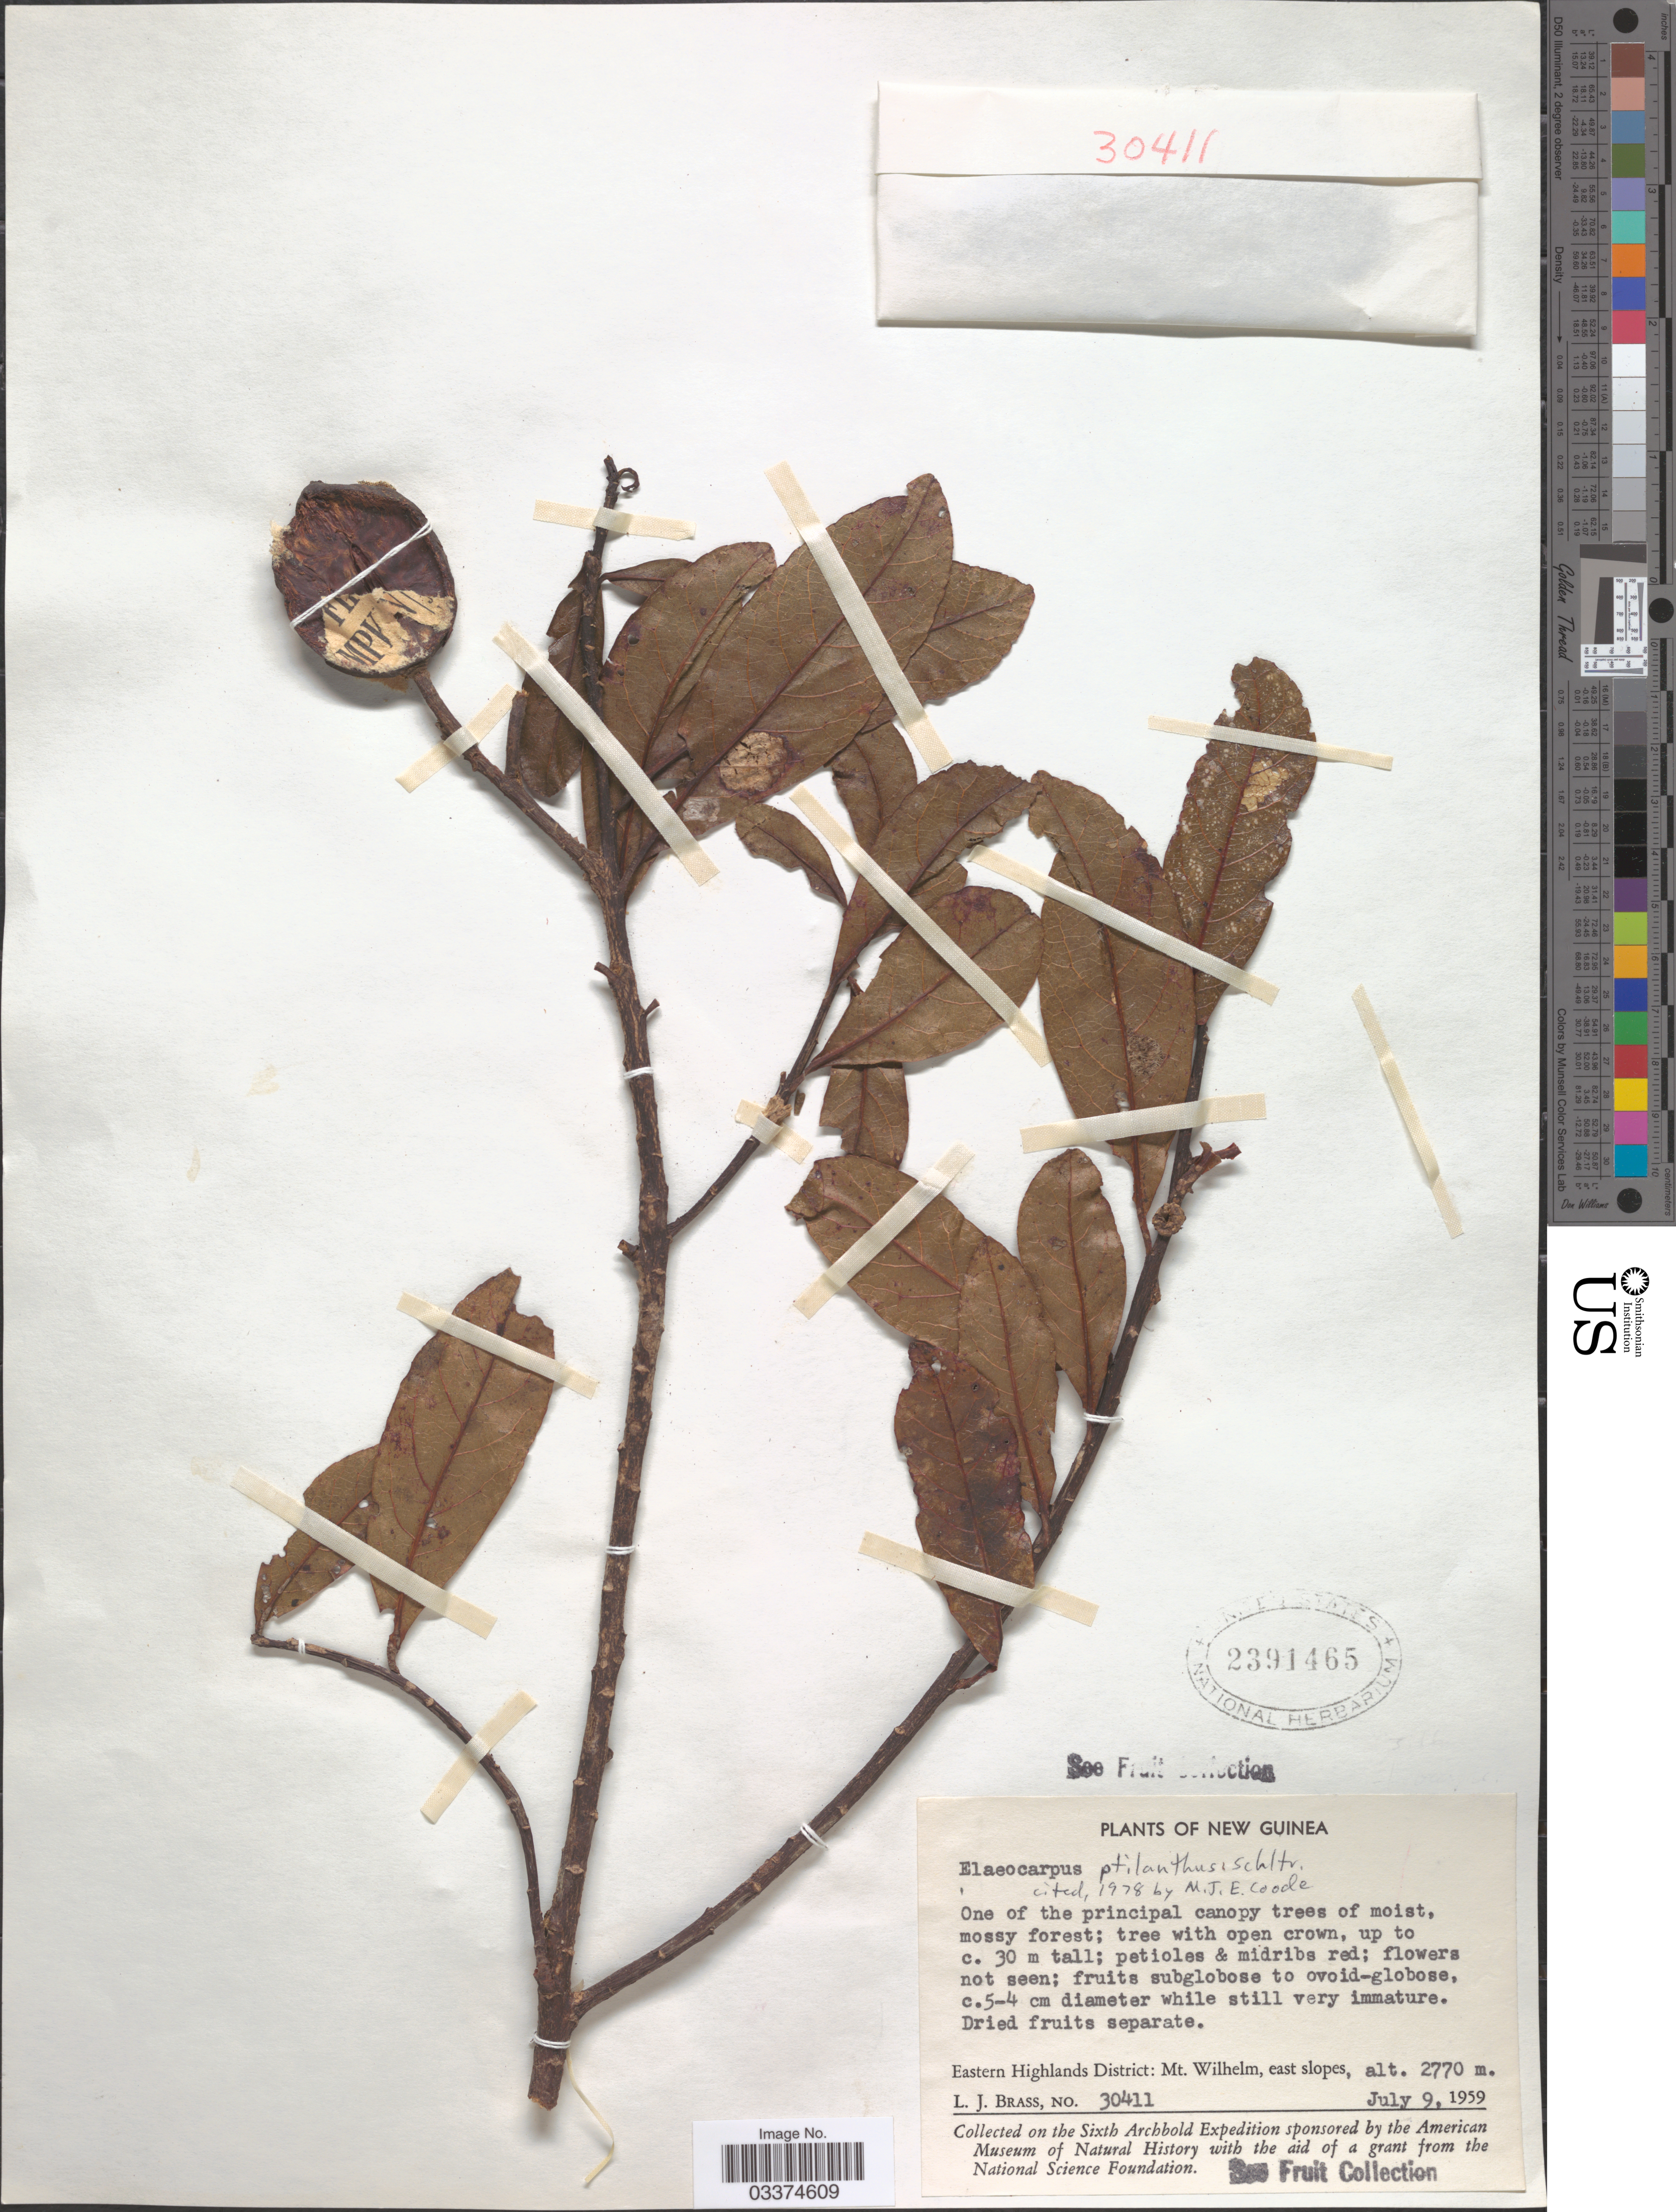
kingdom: Plantae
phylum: Tracheophyta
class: Magnoliopsida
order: Oxalidales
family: Elaeocarpaceae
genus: Elaeocarpus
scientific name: Elaeocarpus ptilanthus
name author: Schltr.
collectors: L. J. Brass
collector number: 30411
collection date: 1959-07-09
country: Papua New Guinea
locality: New Guinea, Eastern Highlands District: Mt. Wilhelm, east slopes.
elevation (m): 2770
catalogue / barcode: US 2391465